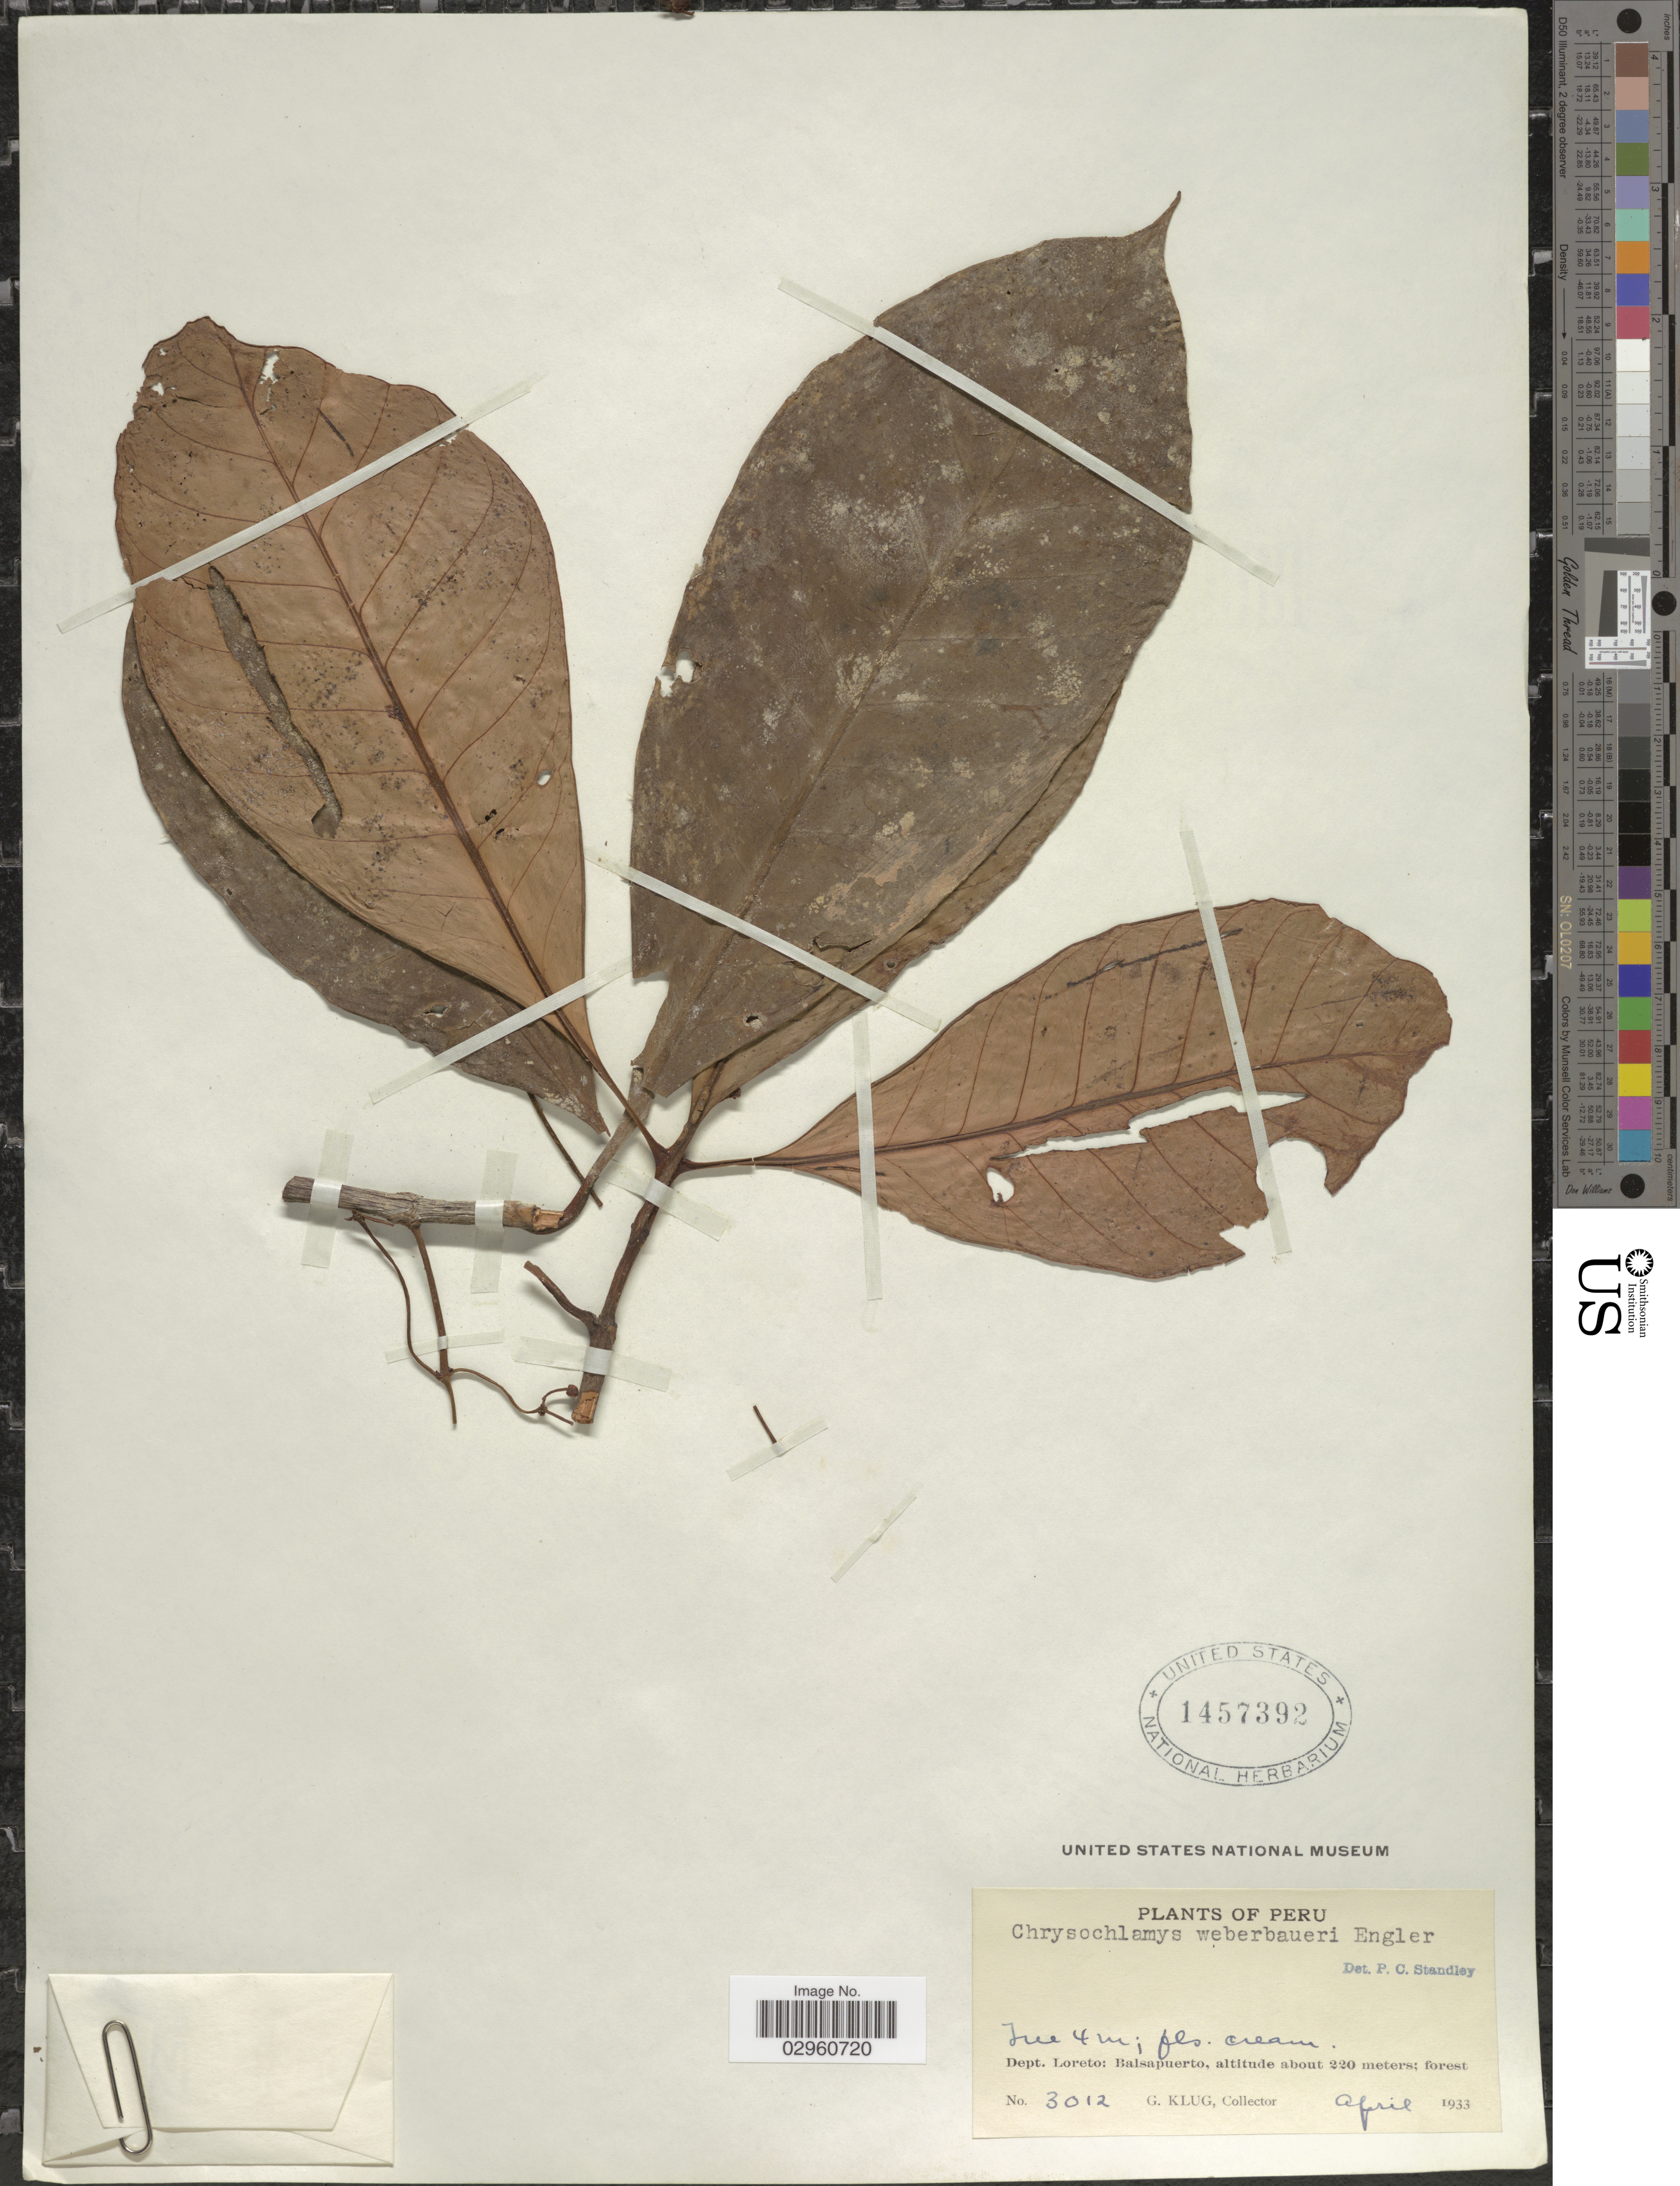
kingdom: Plantae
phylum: Tracheophyta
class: Magnoliopsida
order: Malpighiales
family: Clusiaceae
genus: Chrysochlamys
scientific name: Chrysochlamys weberbaueri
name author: Engl.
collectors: G. Klug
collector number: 3012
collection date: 1933-04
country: Peru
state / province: Loreto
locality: Dept. Loreto: Balsapuerto.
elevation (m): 220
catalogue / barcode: US 1457392